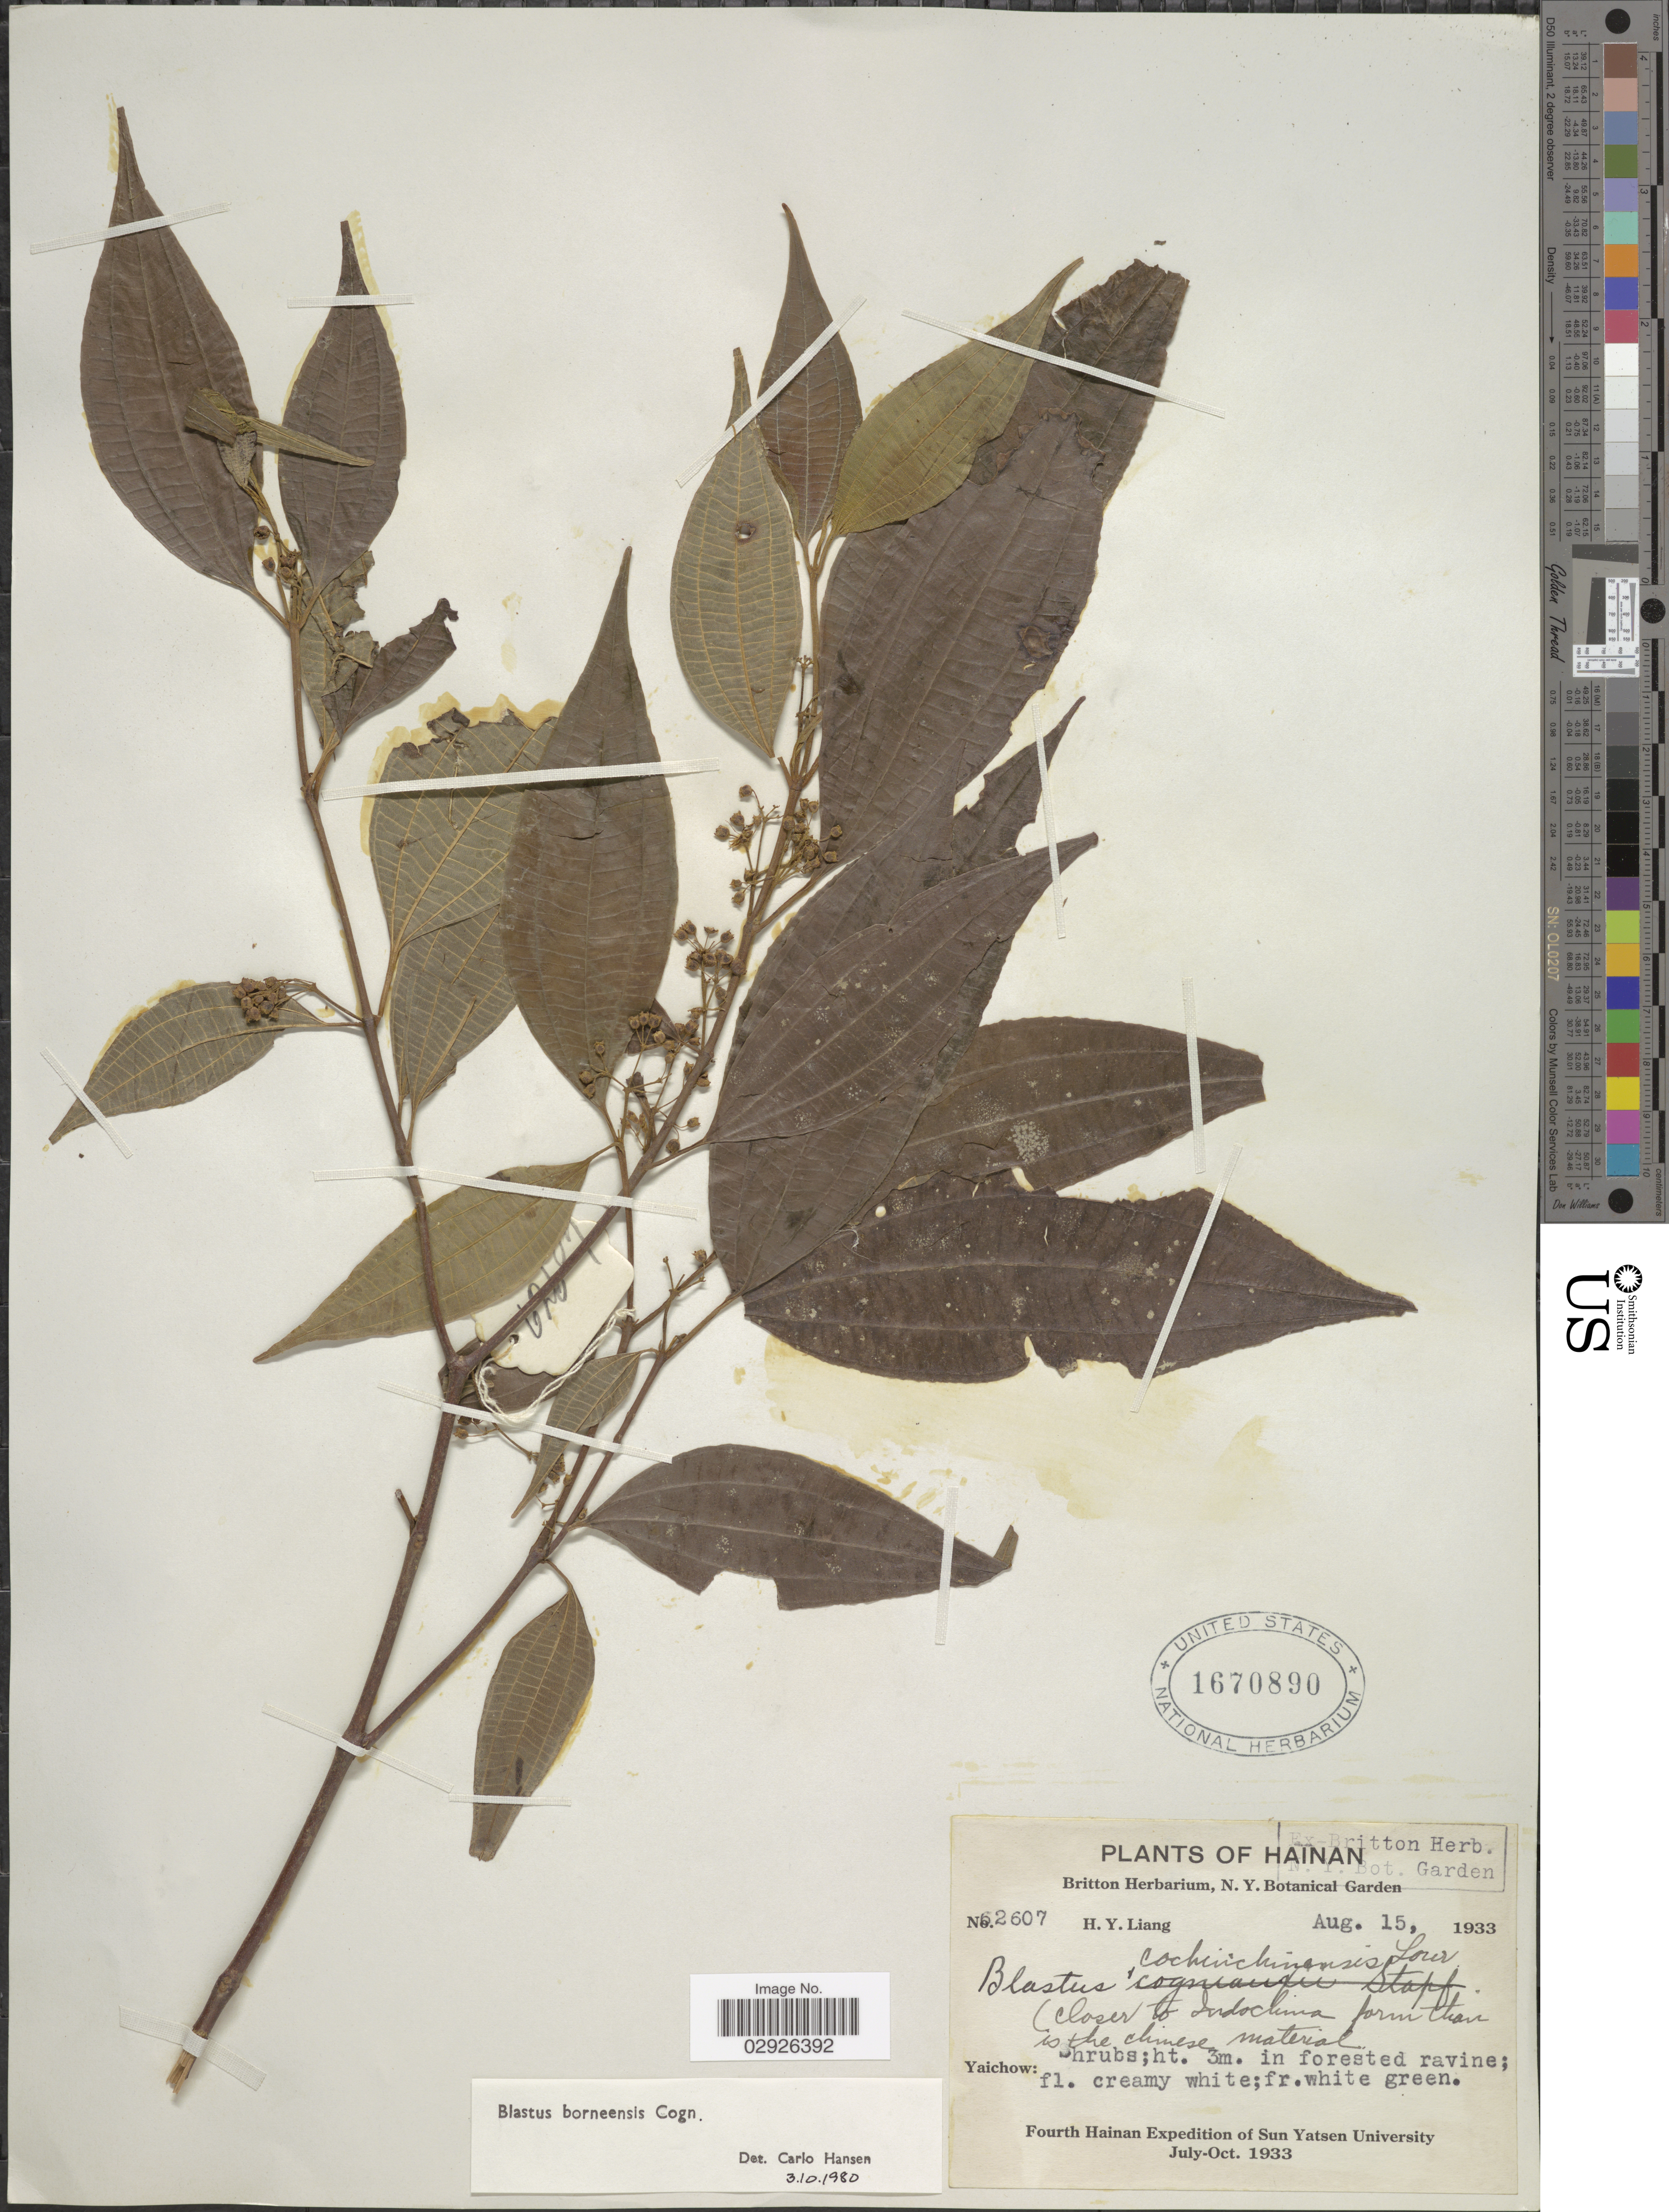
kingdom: Plantae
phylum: Tracheophyta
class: Magnoliopsida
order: Myrtales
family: Melastomataceae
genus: Blastus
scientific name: Blastus borneensis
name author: Cogn. ex Boerl.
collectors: H. Y. Liang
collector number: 62607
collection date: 1933-08-15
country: China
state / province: Hainan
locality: Yaichow.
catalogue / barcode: US 1670890